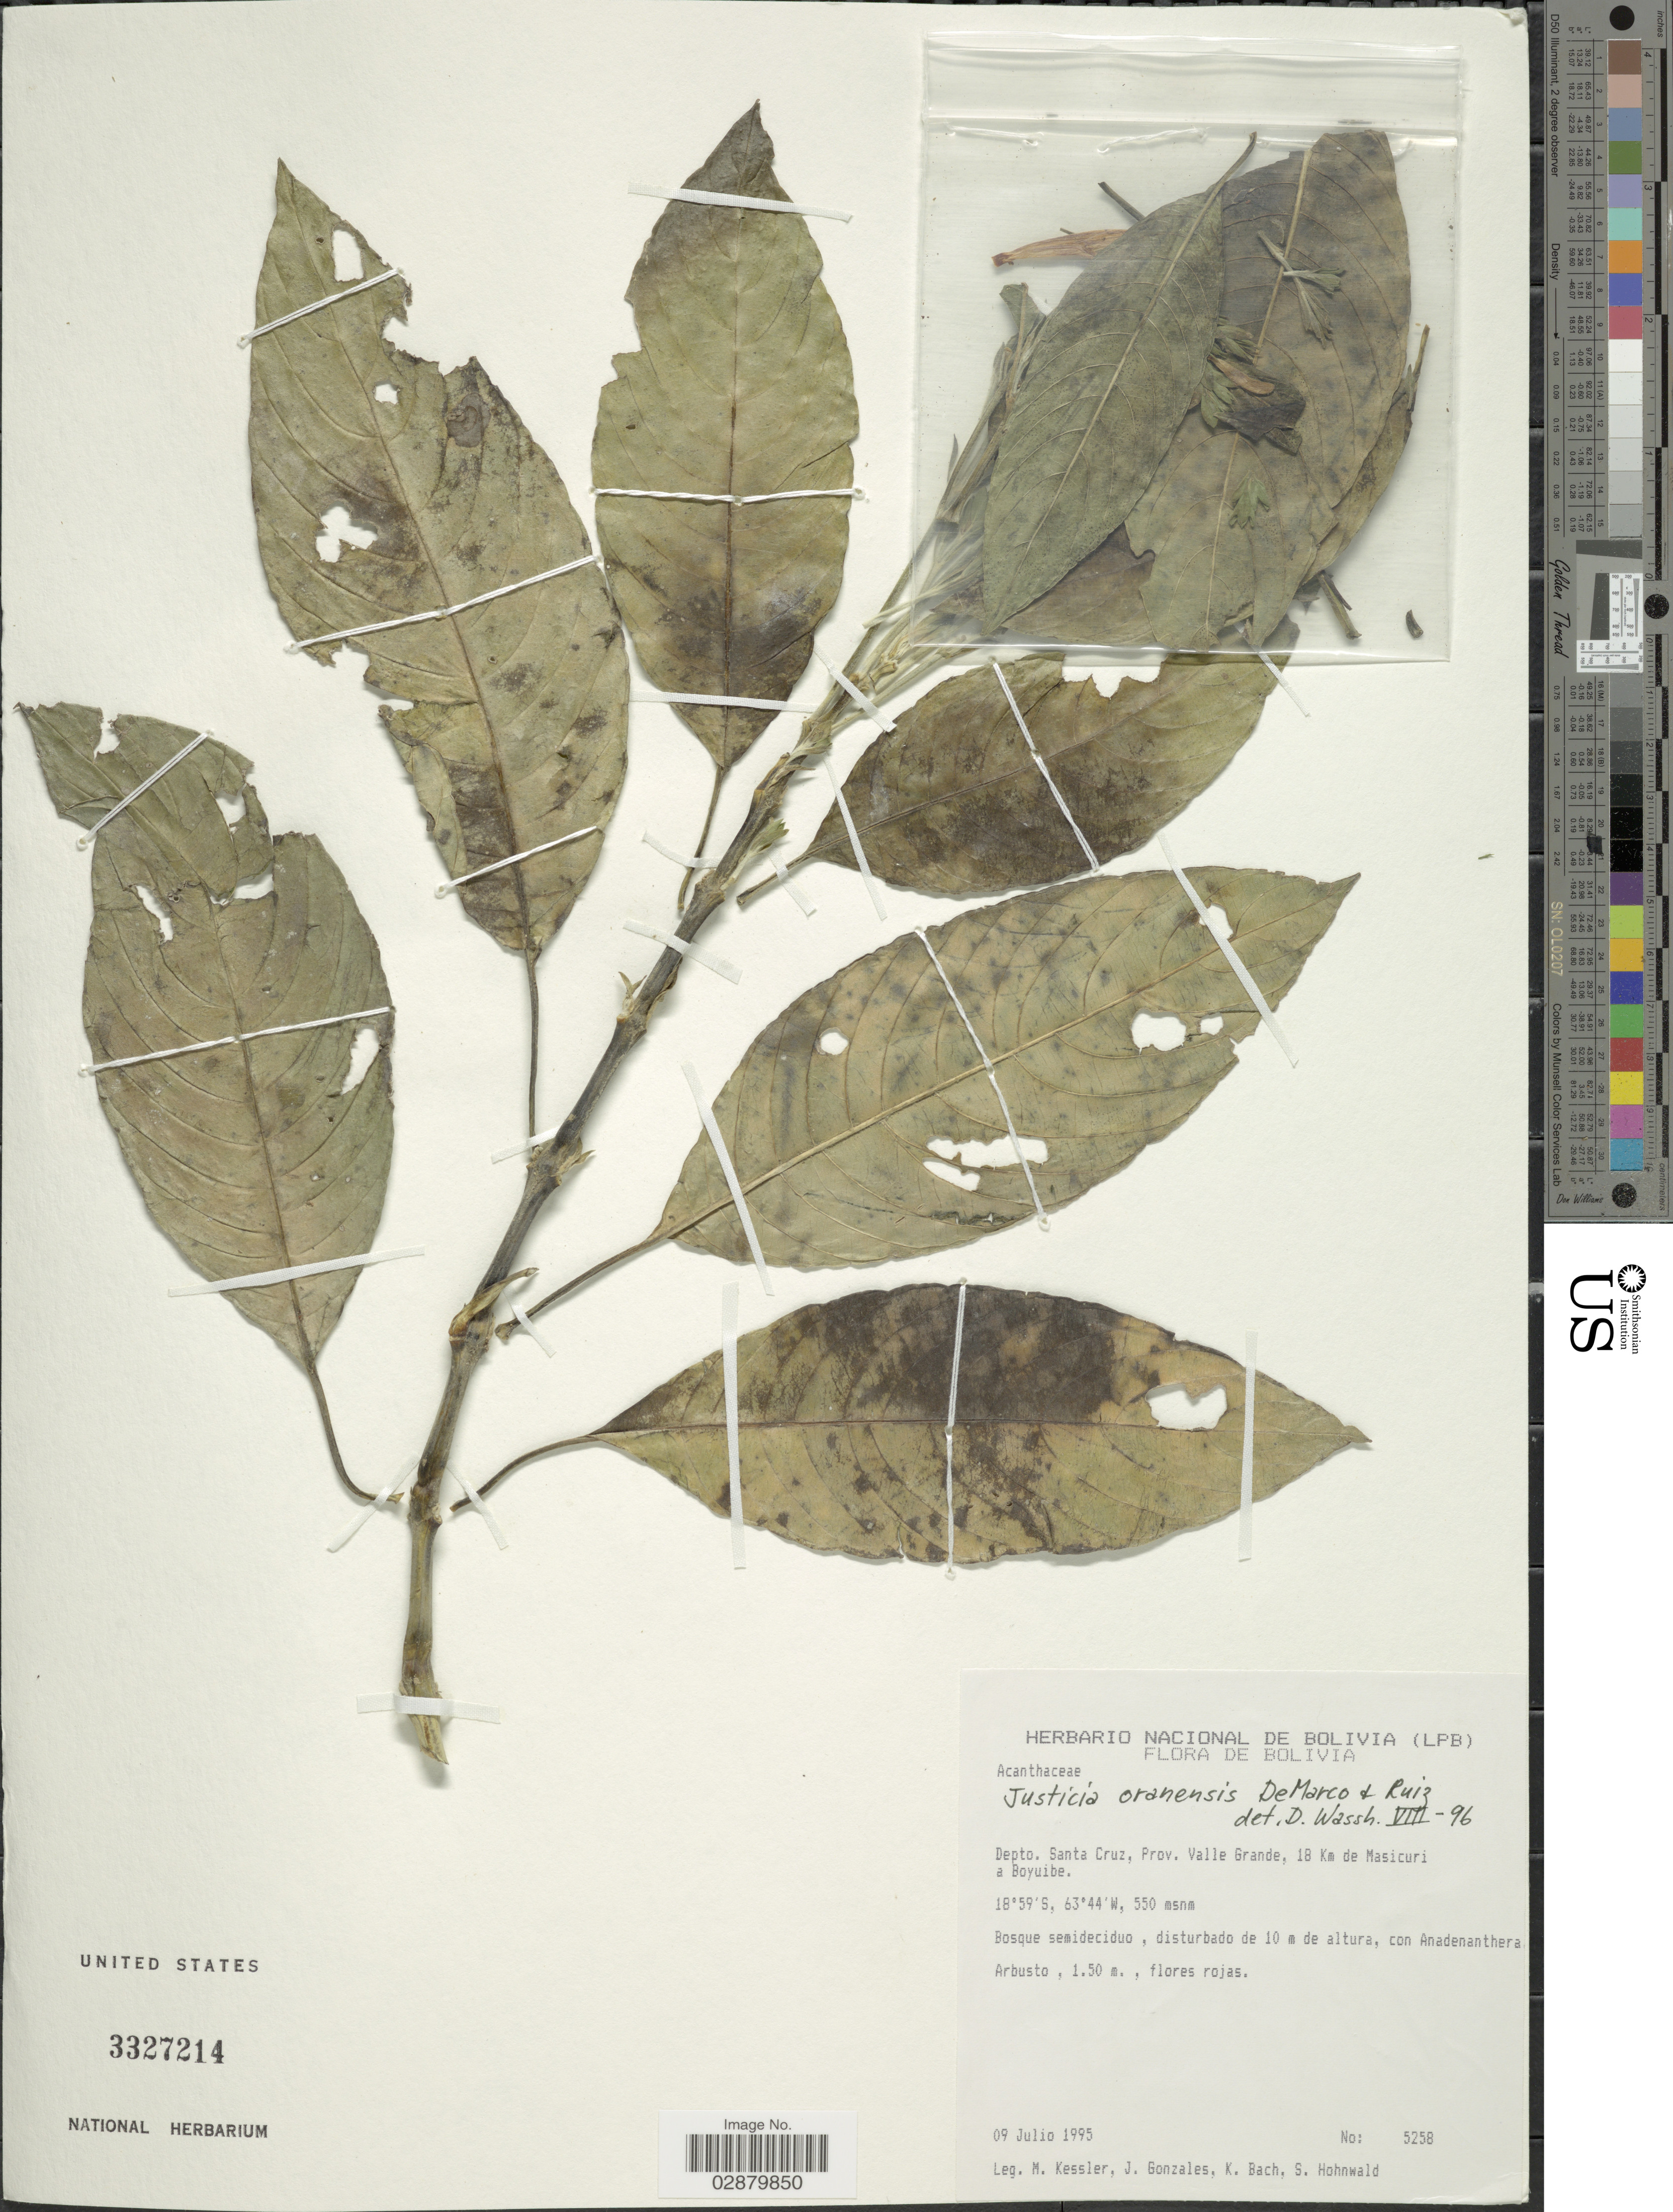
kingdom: Plantae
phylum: Tracheophyta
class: Magnoliopsida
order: Lamiales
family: Acanthaceae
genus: Justicia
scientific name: Justicia oranensis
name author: De Marco & T. Ruíz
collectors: M. Kessler, J. Gonzales, K. Bach & S. Hohnwald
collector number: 5258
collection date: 1995-07-09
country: Bolivia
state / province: Santa Cruz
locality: Depto. Santa Cruz, Prov. Valle Grande, 18 Km de Basicuri a Boyuibe.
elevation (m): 550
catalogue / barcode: US 3327214